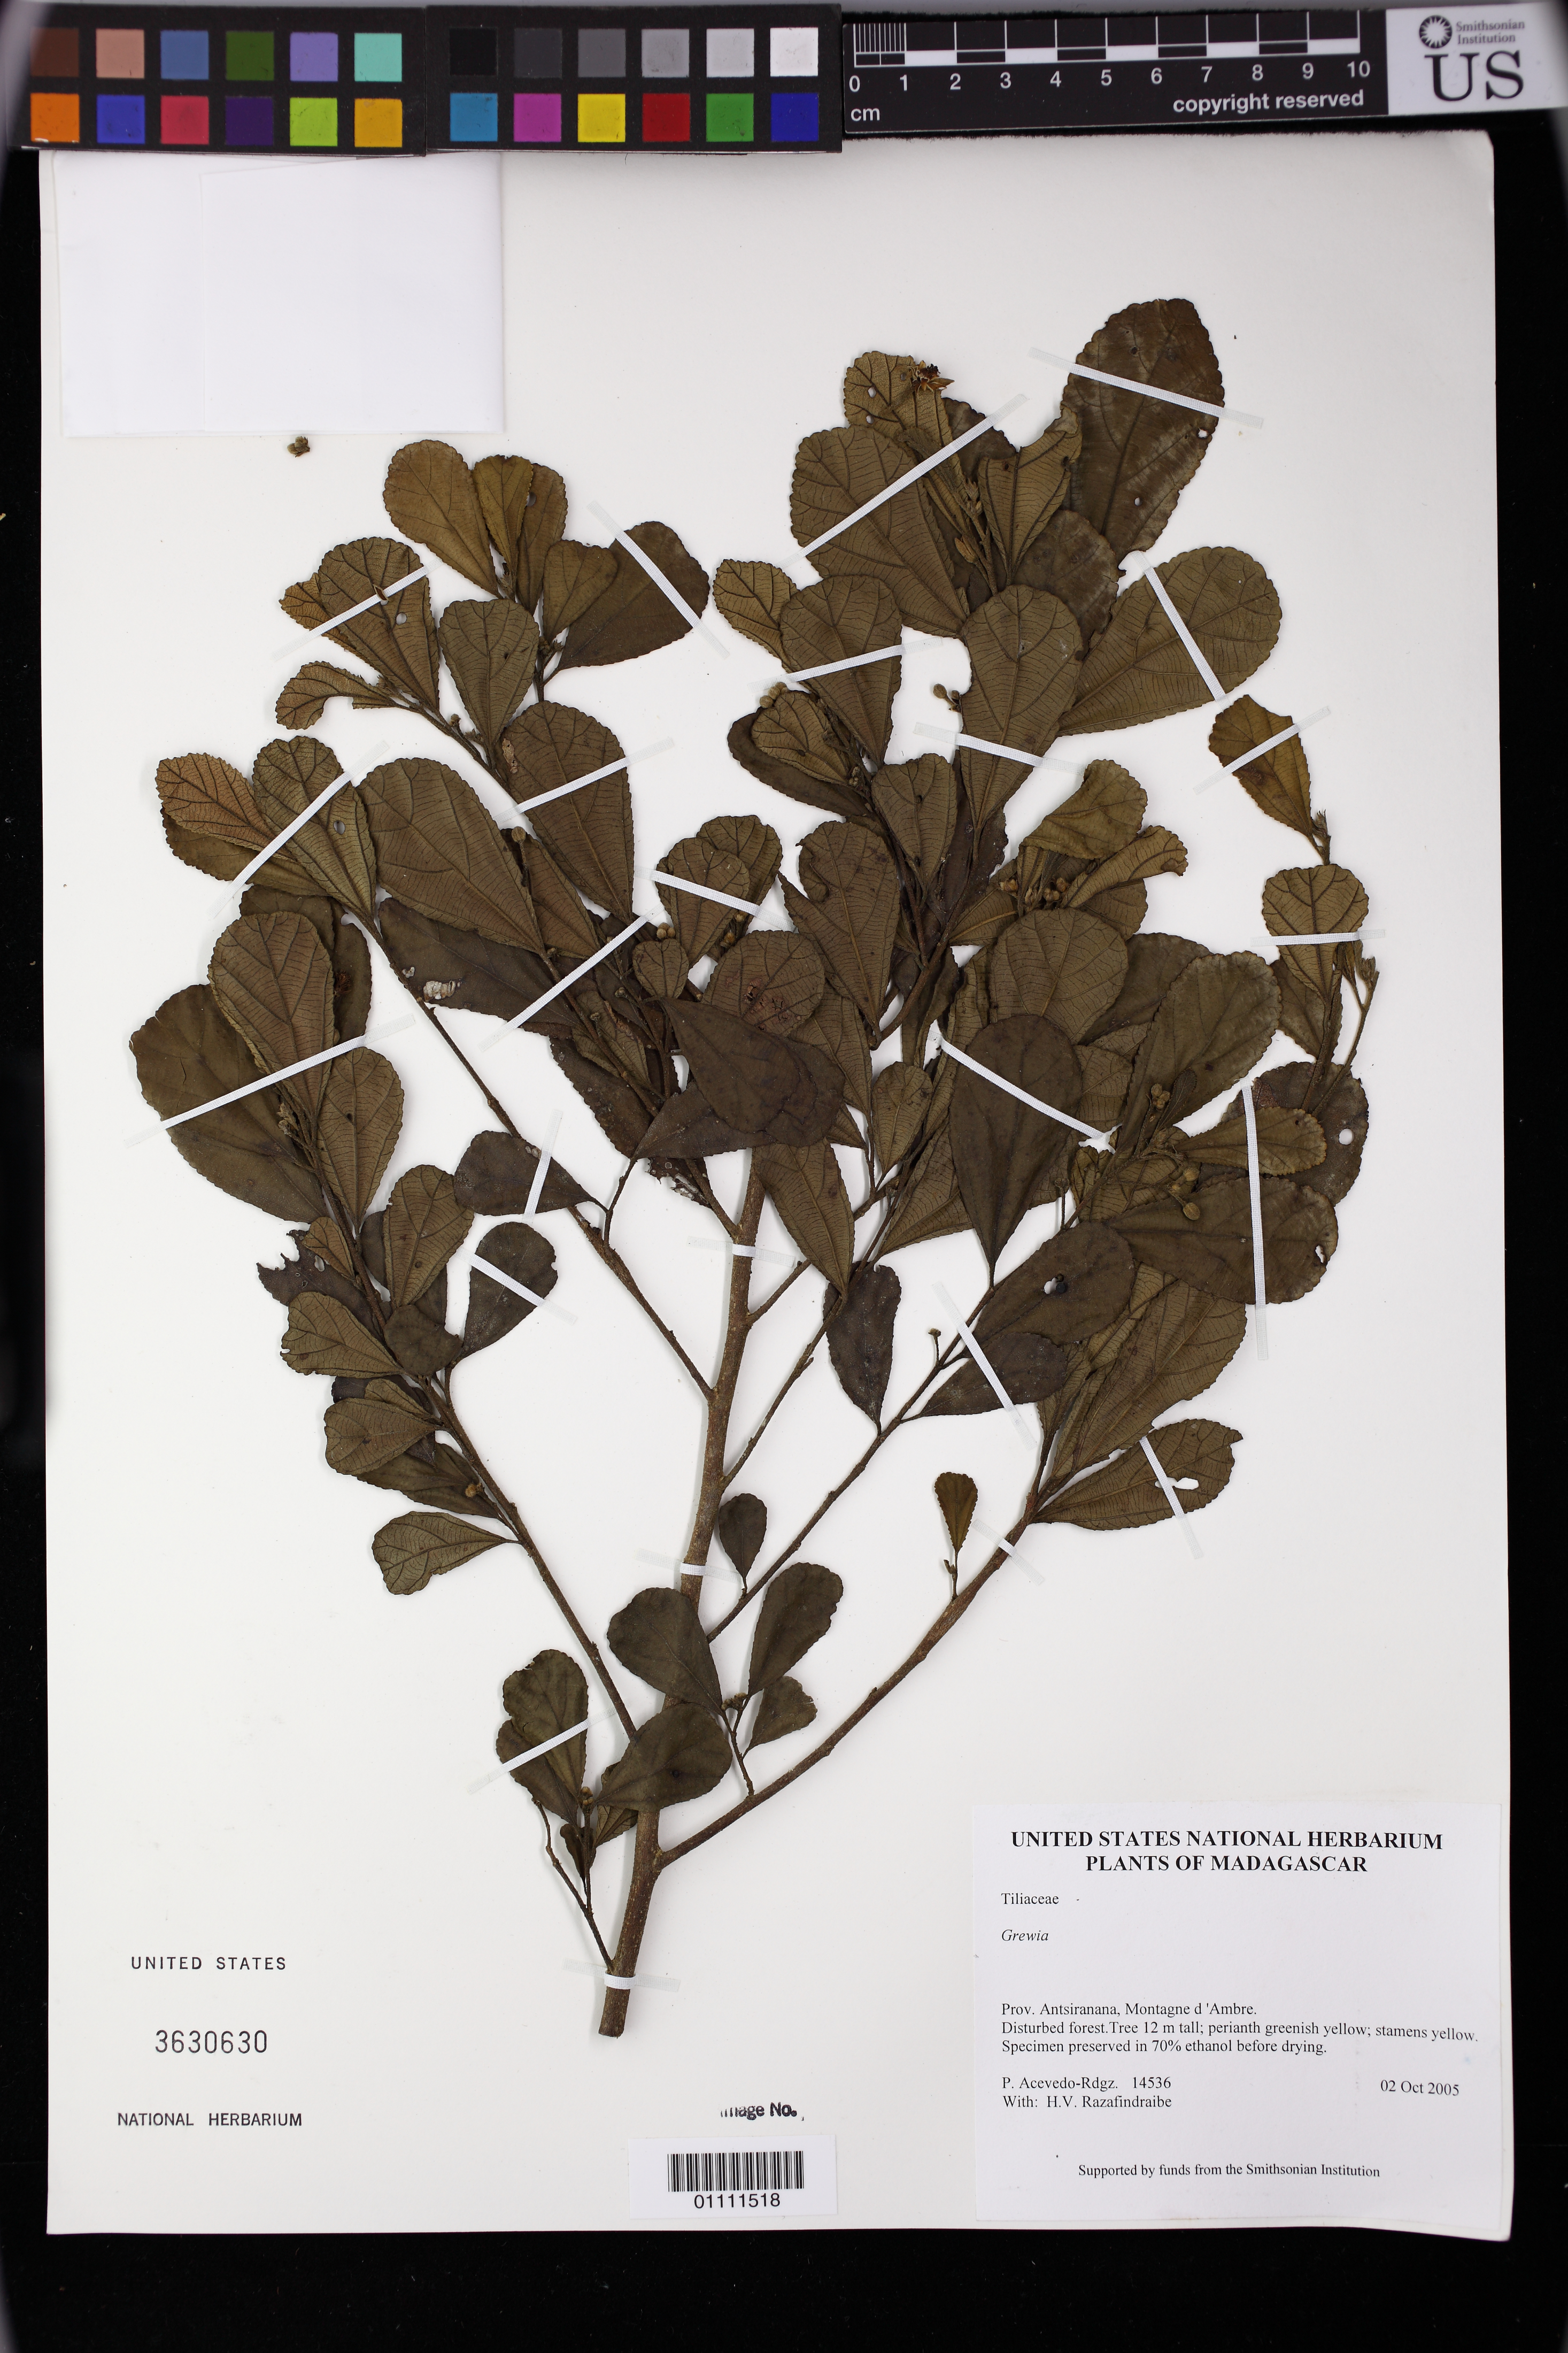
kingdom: Plantae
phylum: Tracheophyta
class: Magnoliopsida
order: Malvales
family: Malvaceae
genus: Grewia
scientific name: Grewia sp.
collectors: P. Acevedo-Rodr. & H. Razafindraibe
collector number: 14536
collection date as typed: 02 Oct 2005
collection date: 2005-10-02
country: Madagascar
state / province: Diana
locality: Prov. Antsiranana, Montagne d 'Ambre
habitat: Disturbed forest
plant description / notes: US, MO, K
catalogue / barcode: US 3630630